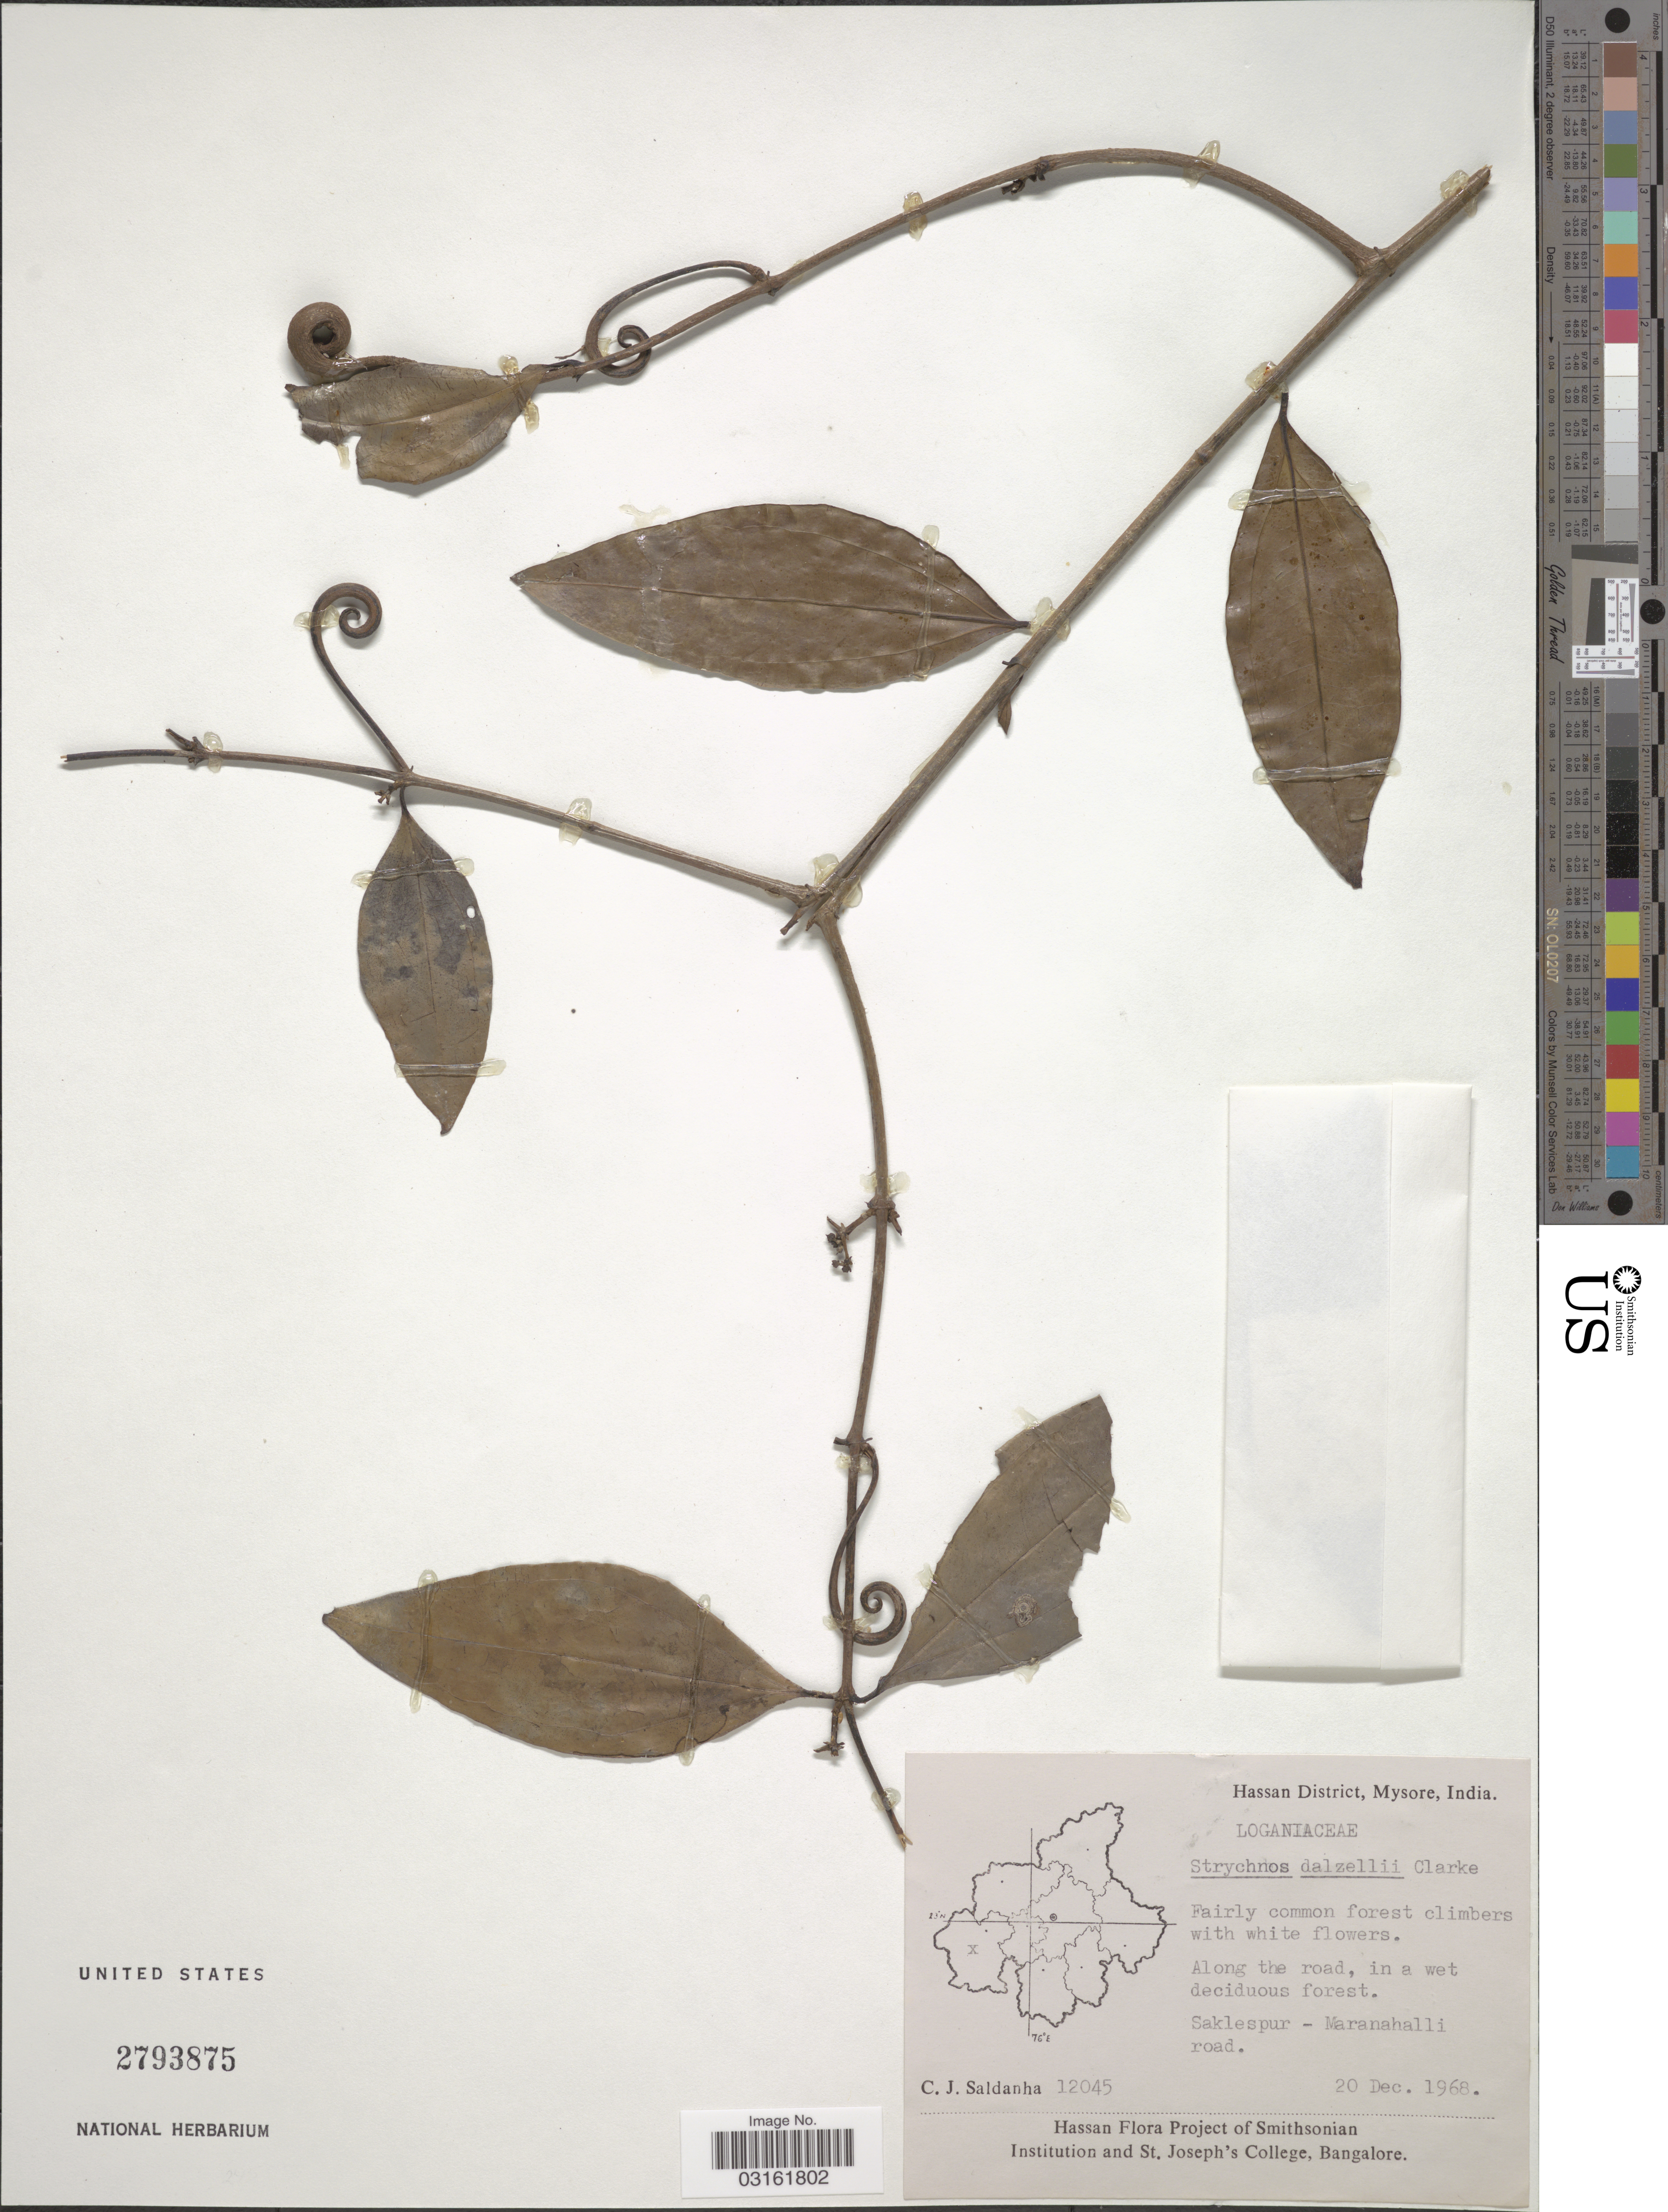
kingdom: Plantae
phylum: Tracheophyta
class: Magnoliopsida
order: Gentianales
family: Loganiaceae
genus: Strychnos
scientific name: Strychnos dalzellii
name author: C.B. Clarke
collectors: C. J. Saldanha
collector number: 12045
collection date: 1968-12-20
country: India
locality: Hassan District, Mysore. Along the road. Saklespur - Maranahalli road.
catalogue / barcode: US 2793875